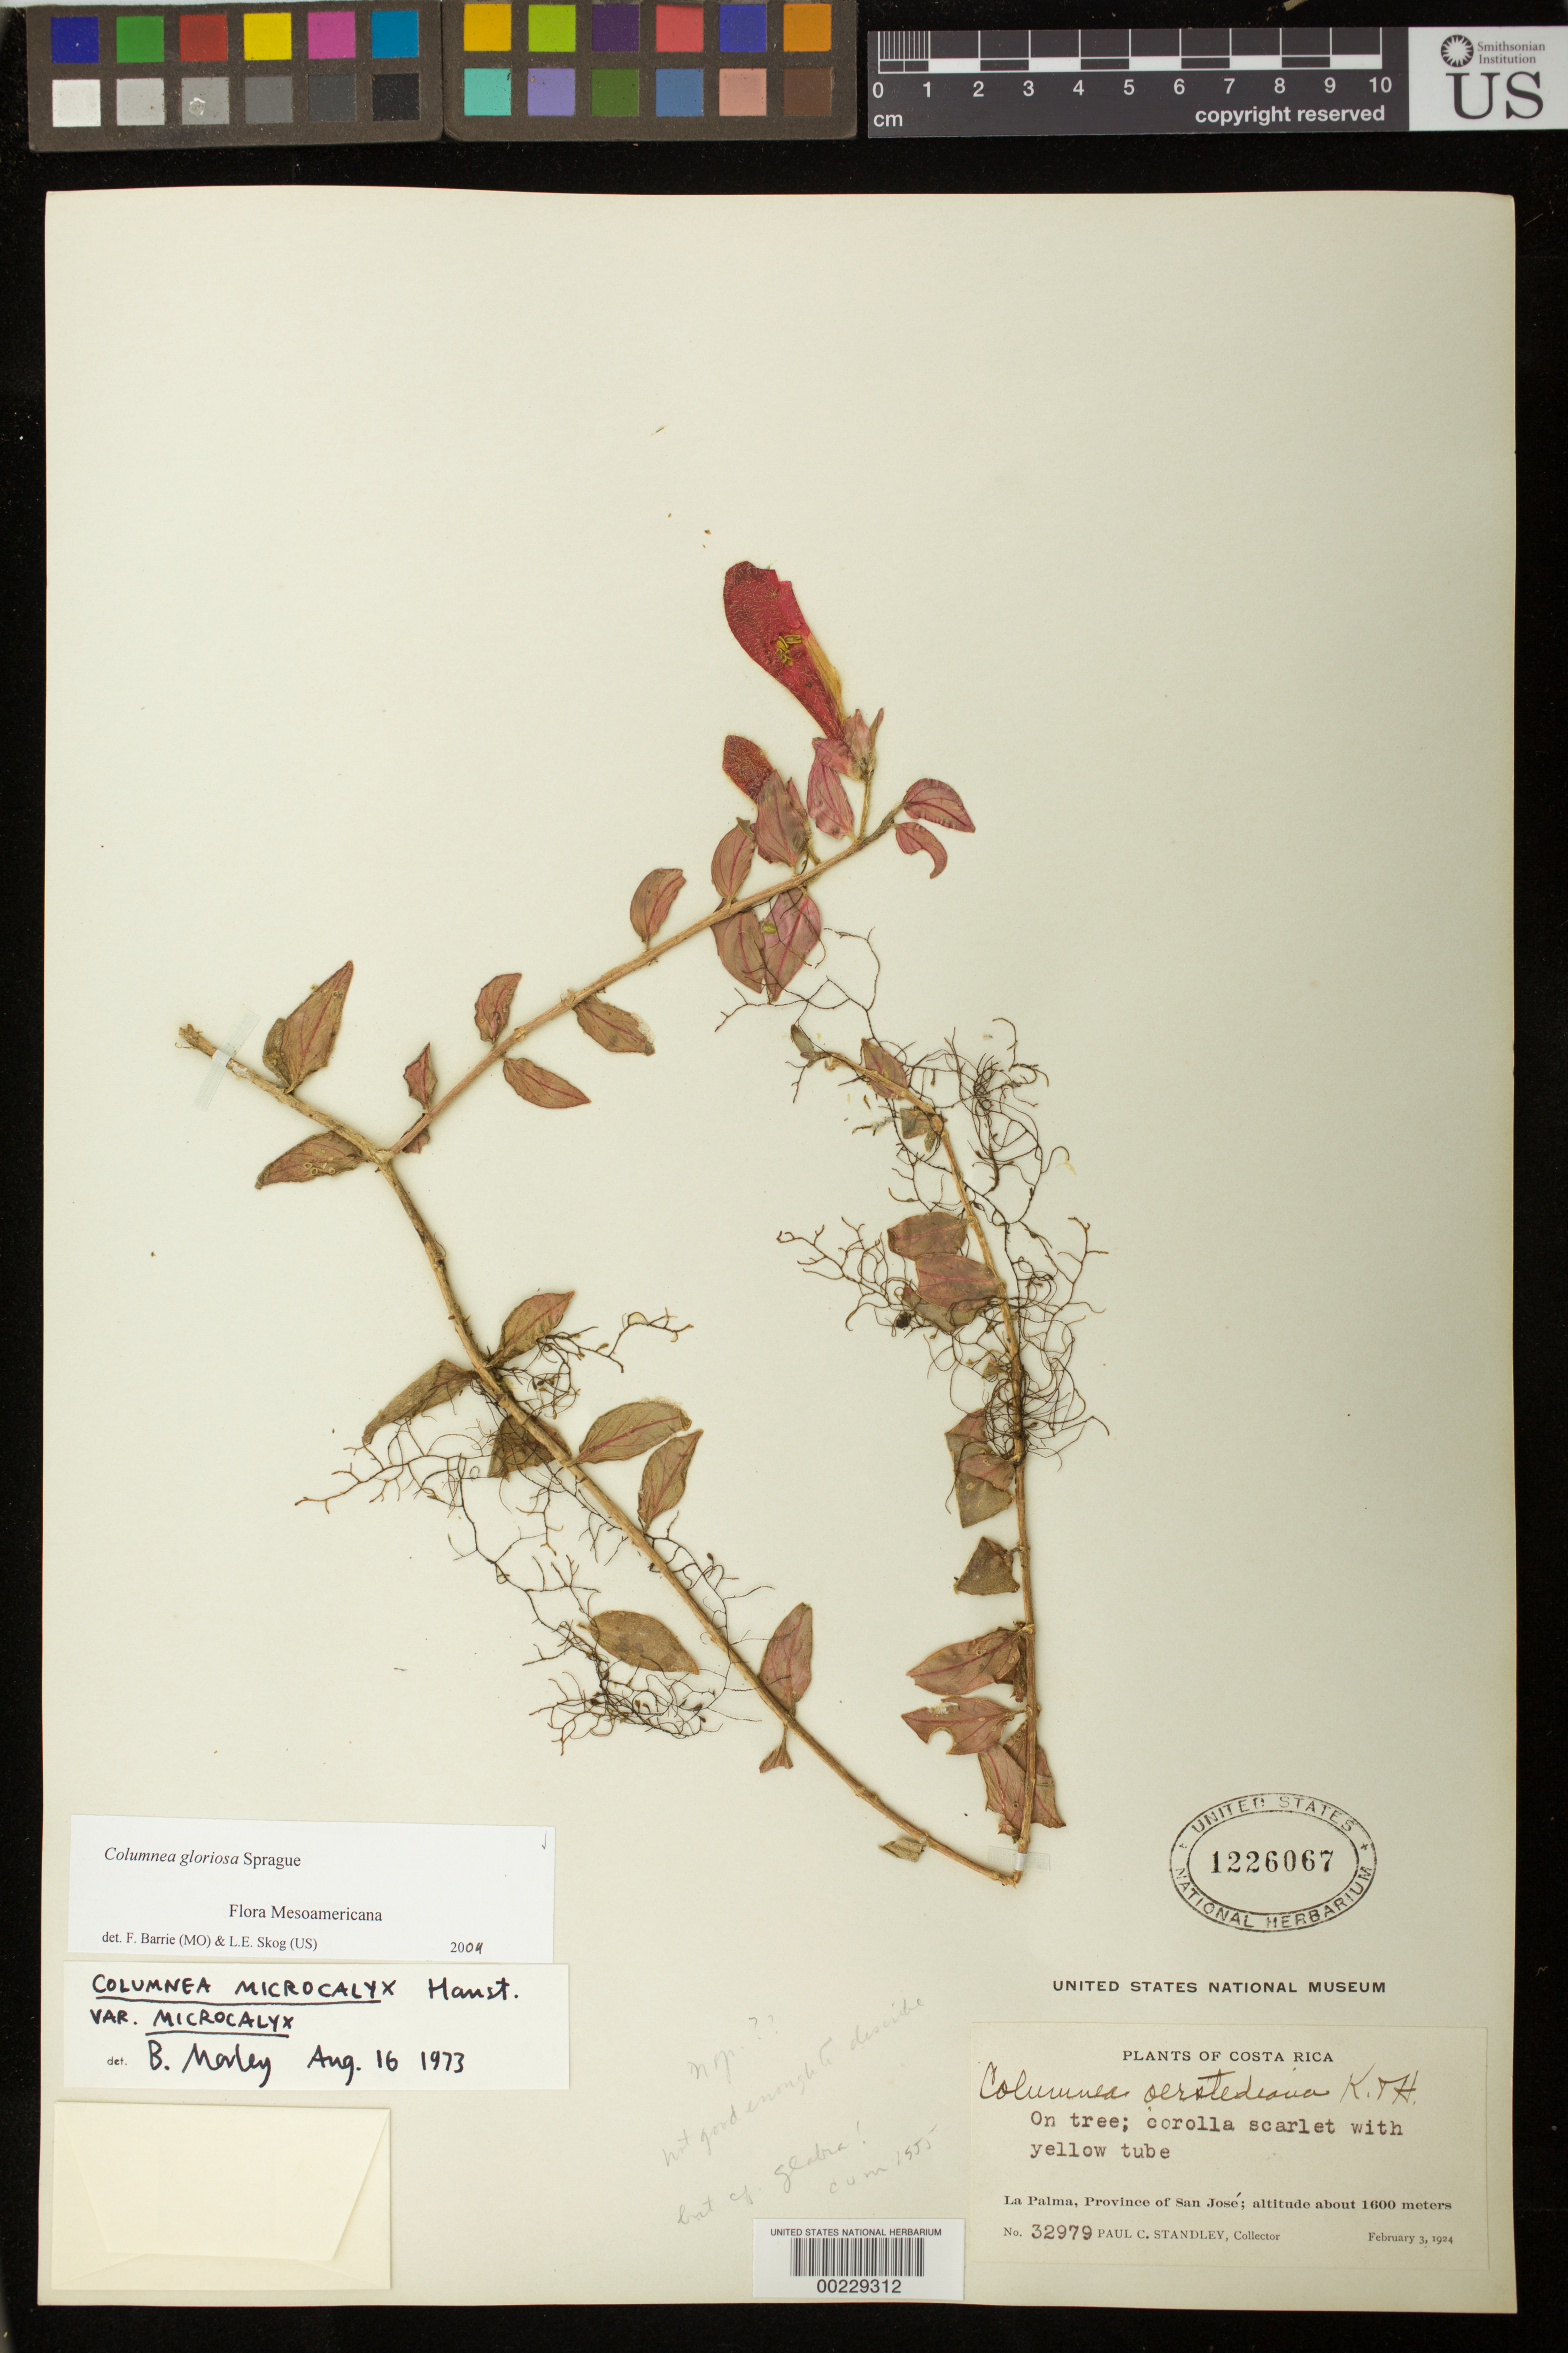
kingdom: Plantae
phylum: Tracheophyta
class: Magnoliopsida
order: Lamiales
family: Gesneriaceae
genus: Columnea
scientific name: Columnea gloriosa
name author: Sprague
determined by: Barrie, F. R.; Skog, Laurence E.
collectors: P. C. Standley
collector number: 32979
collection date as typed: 03 Feb 1924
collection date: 1924-02-03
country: Costa Rica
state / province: San José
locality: La Palma, Province of San José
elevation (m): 1600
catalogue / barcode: US 1226067